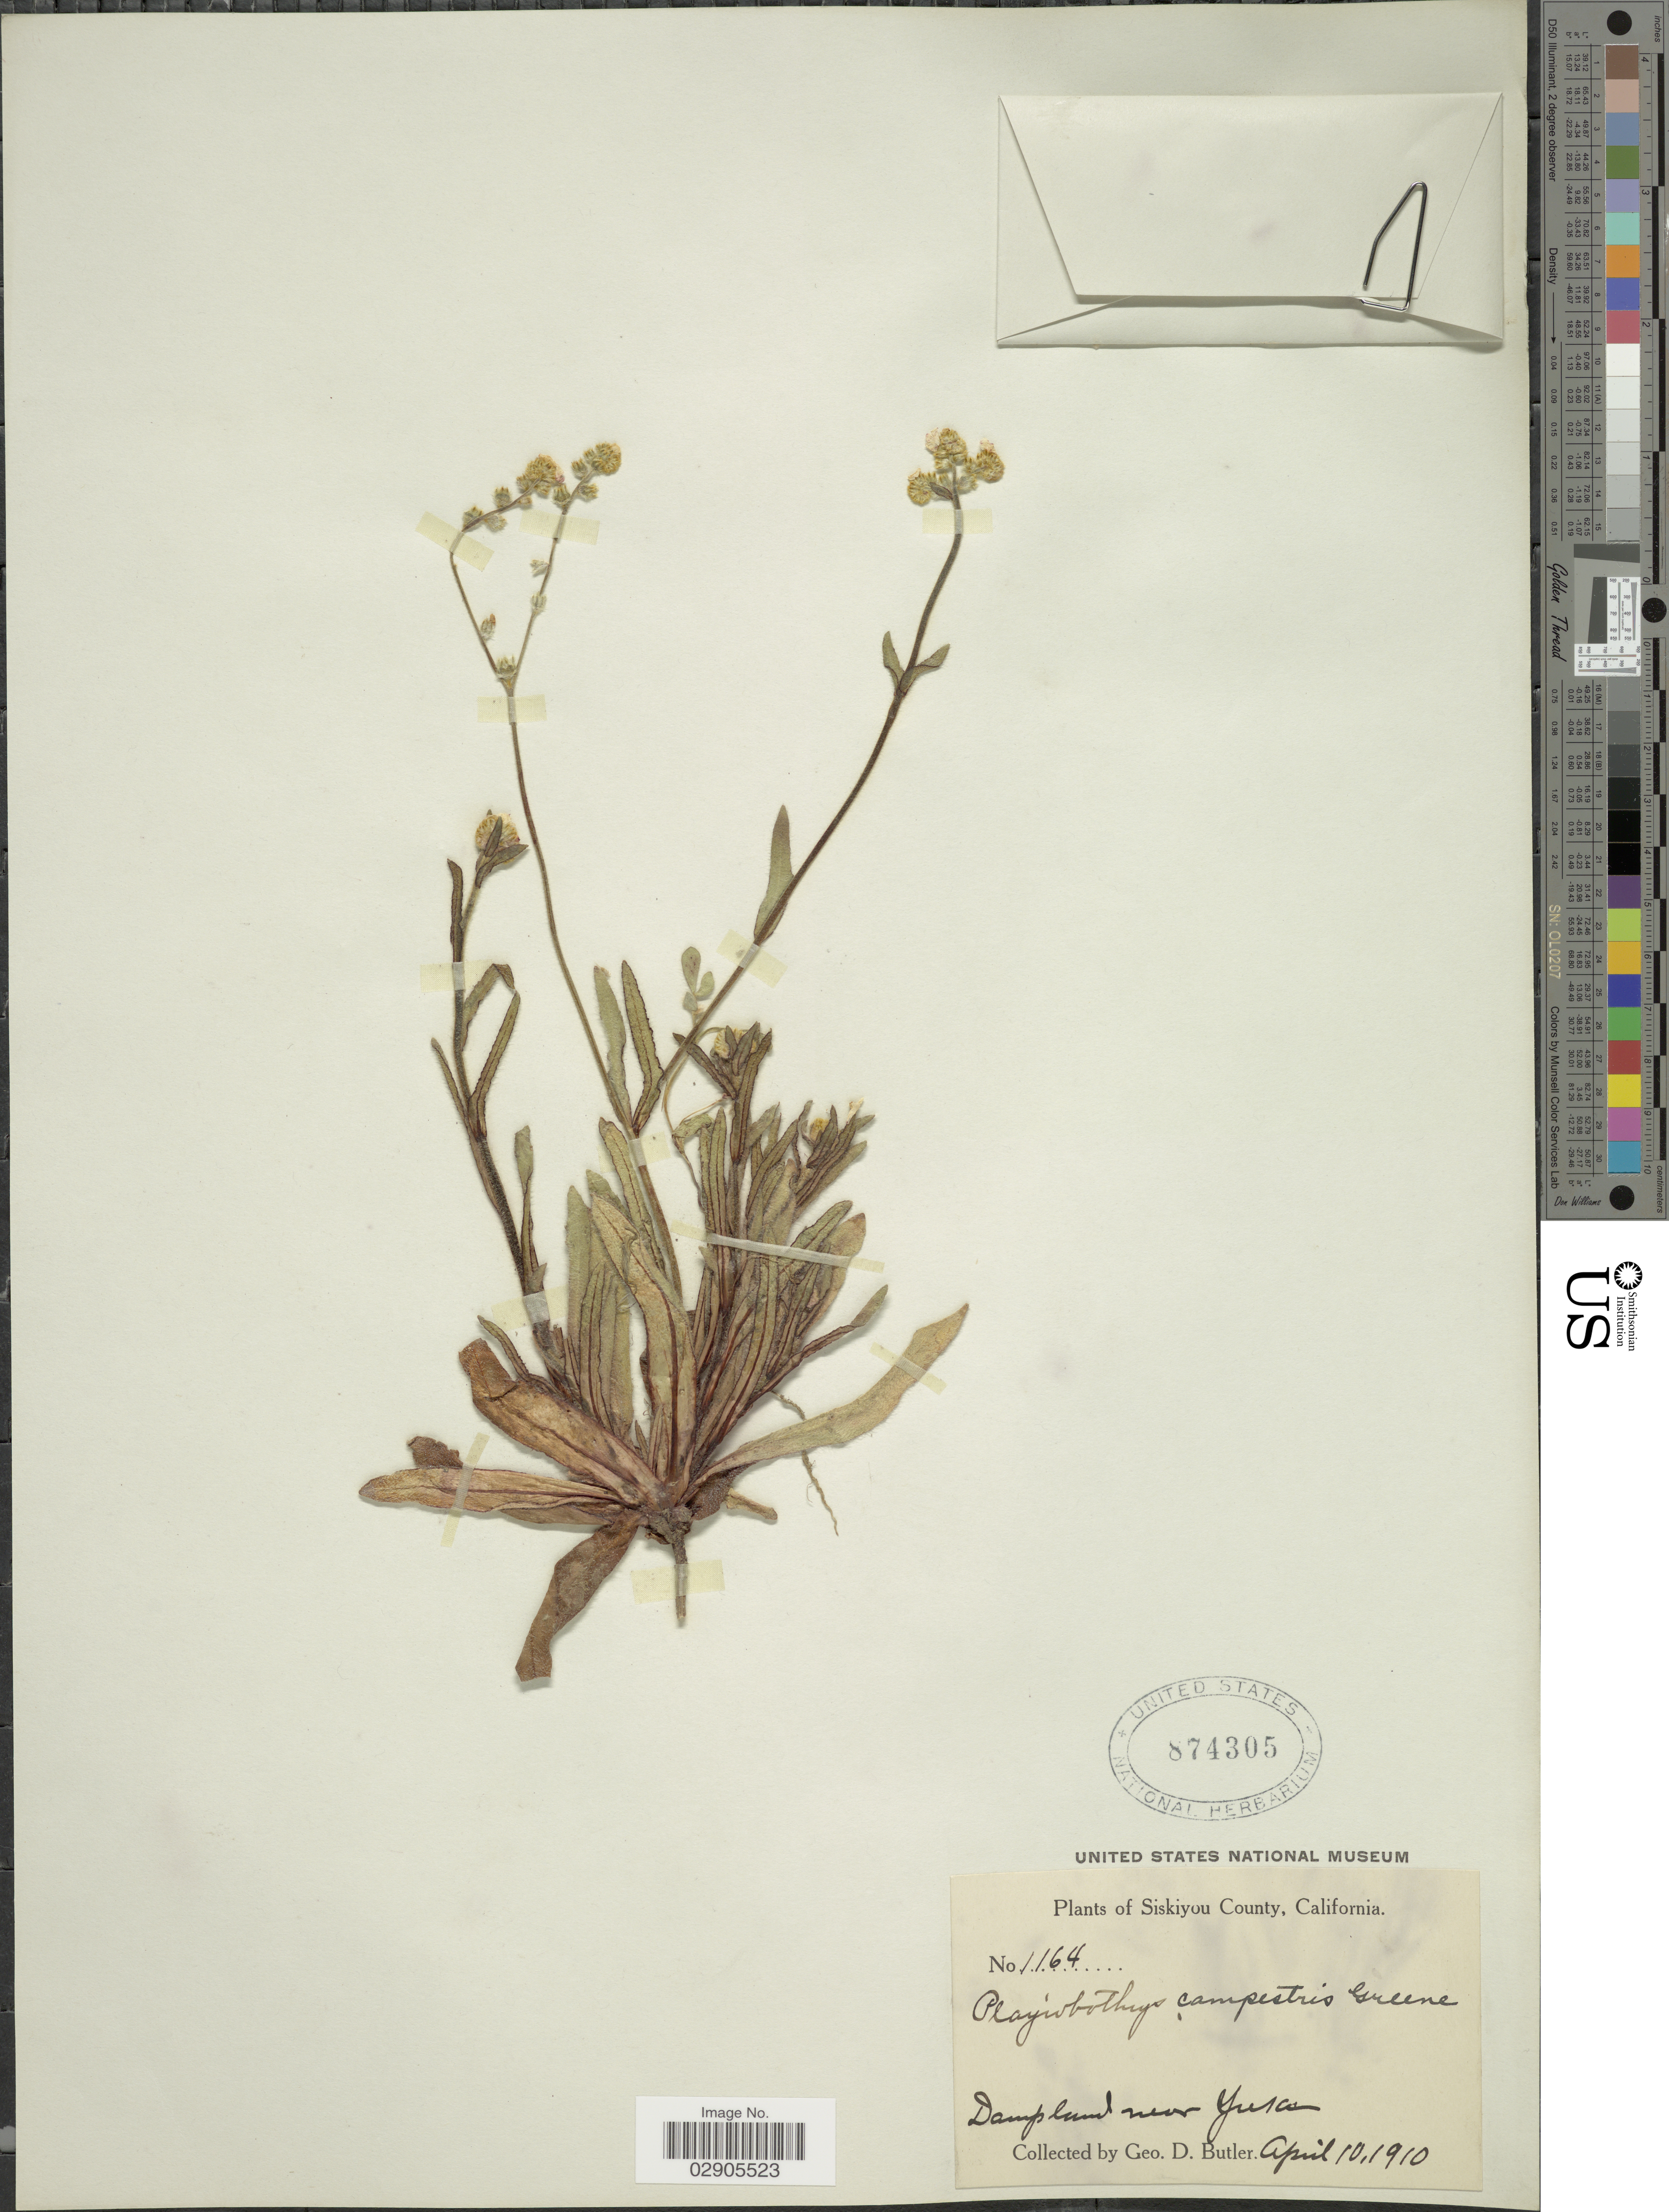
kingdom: Plantae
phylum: Tracheophyta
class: Magnoliopsida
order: Boraginales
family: Boraginaceae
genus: Plagiobothrys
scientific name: Plagiobothrys campestris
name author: Greene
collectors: G. D. Butler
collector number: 1164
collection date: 1910-04-10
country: United States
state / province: California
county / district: Siskiyou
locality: Siskiyou County. Damp land near Yreka.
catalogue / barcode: US 874305